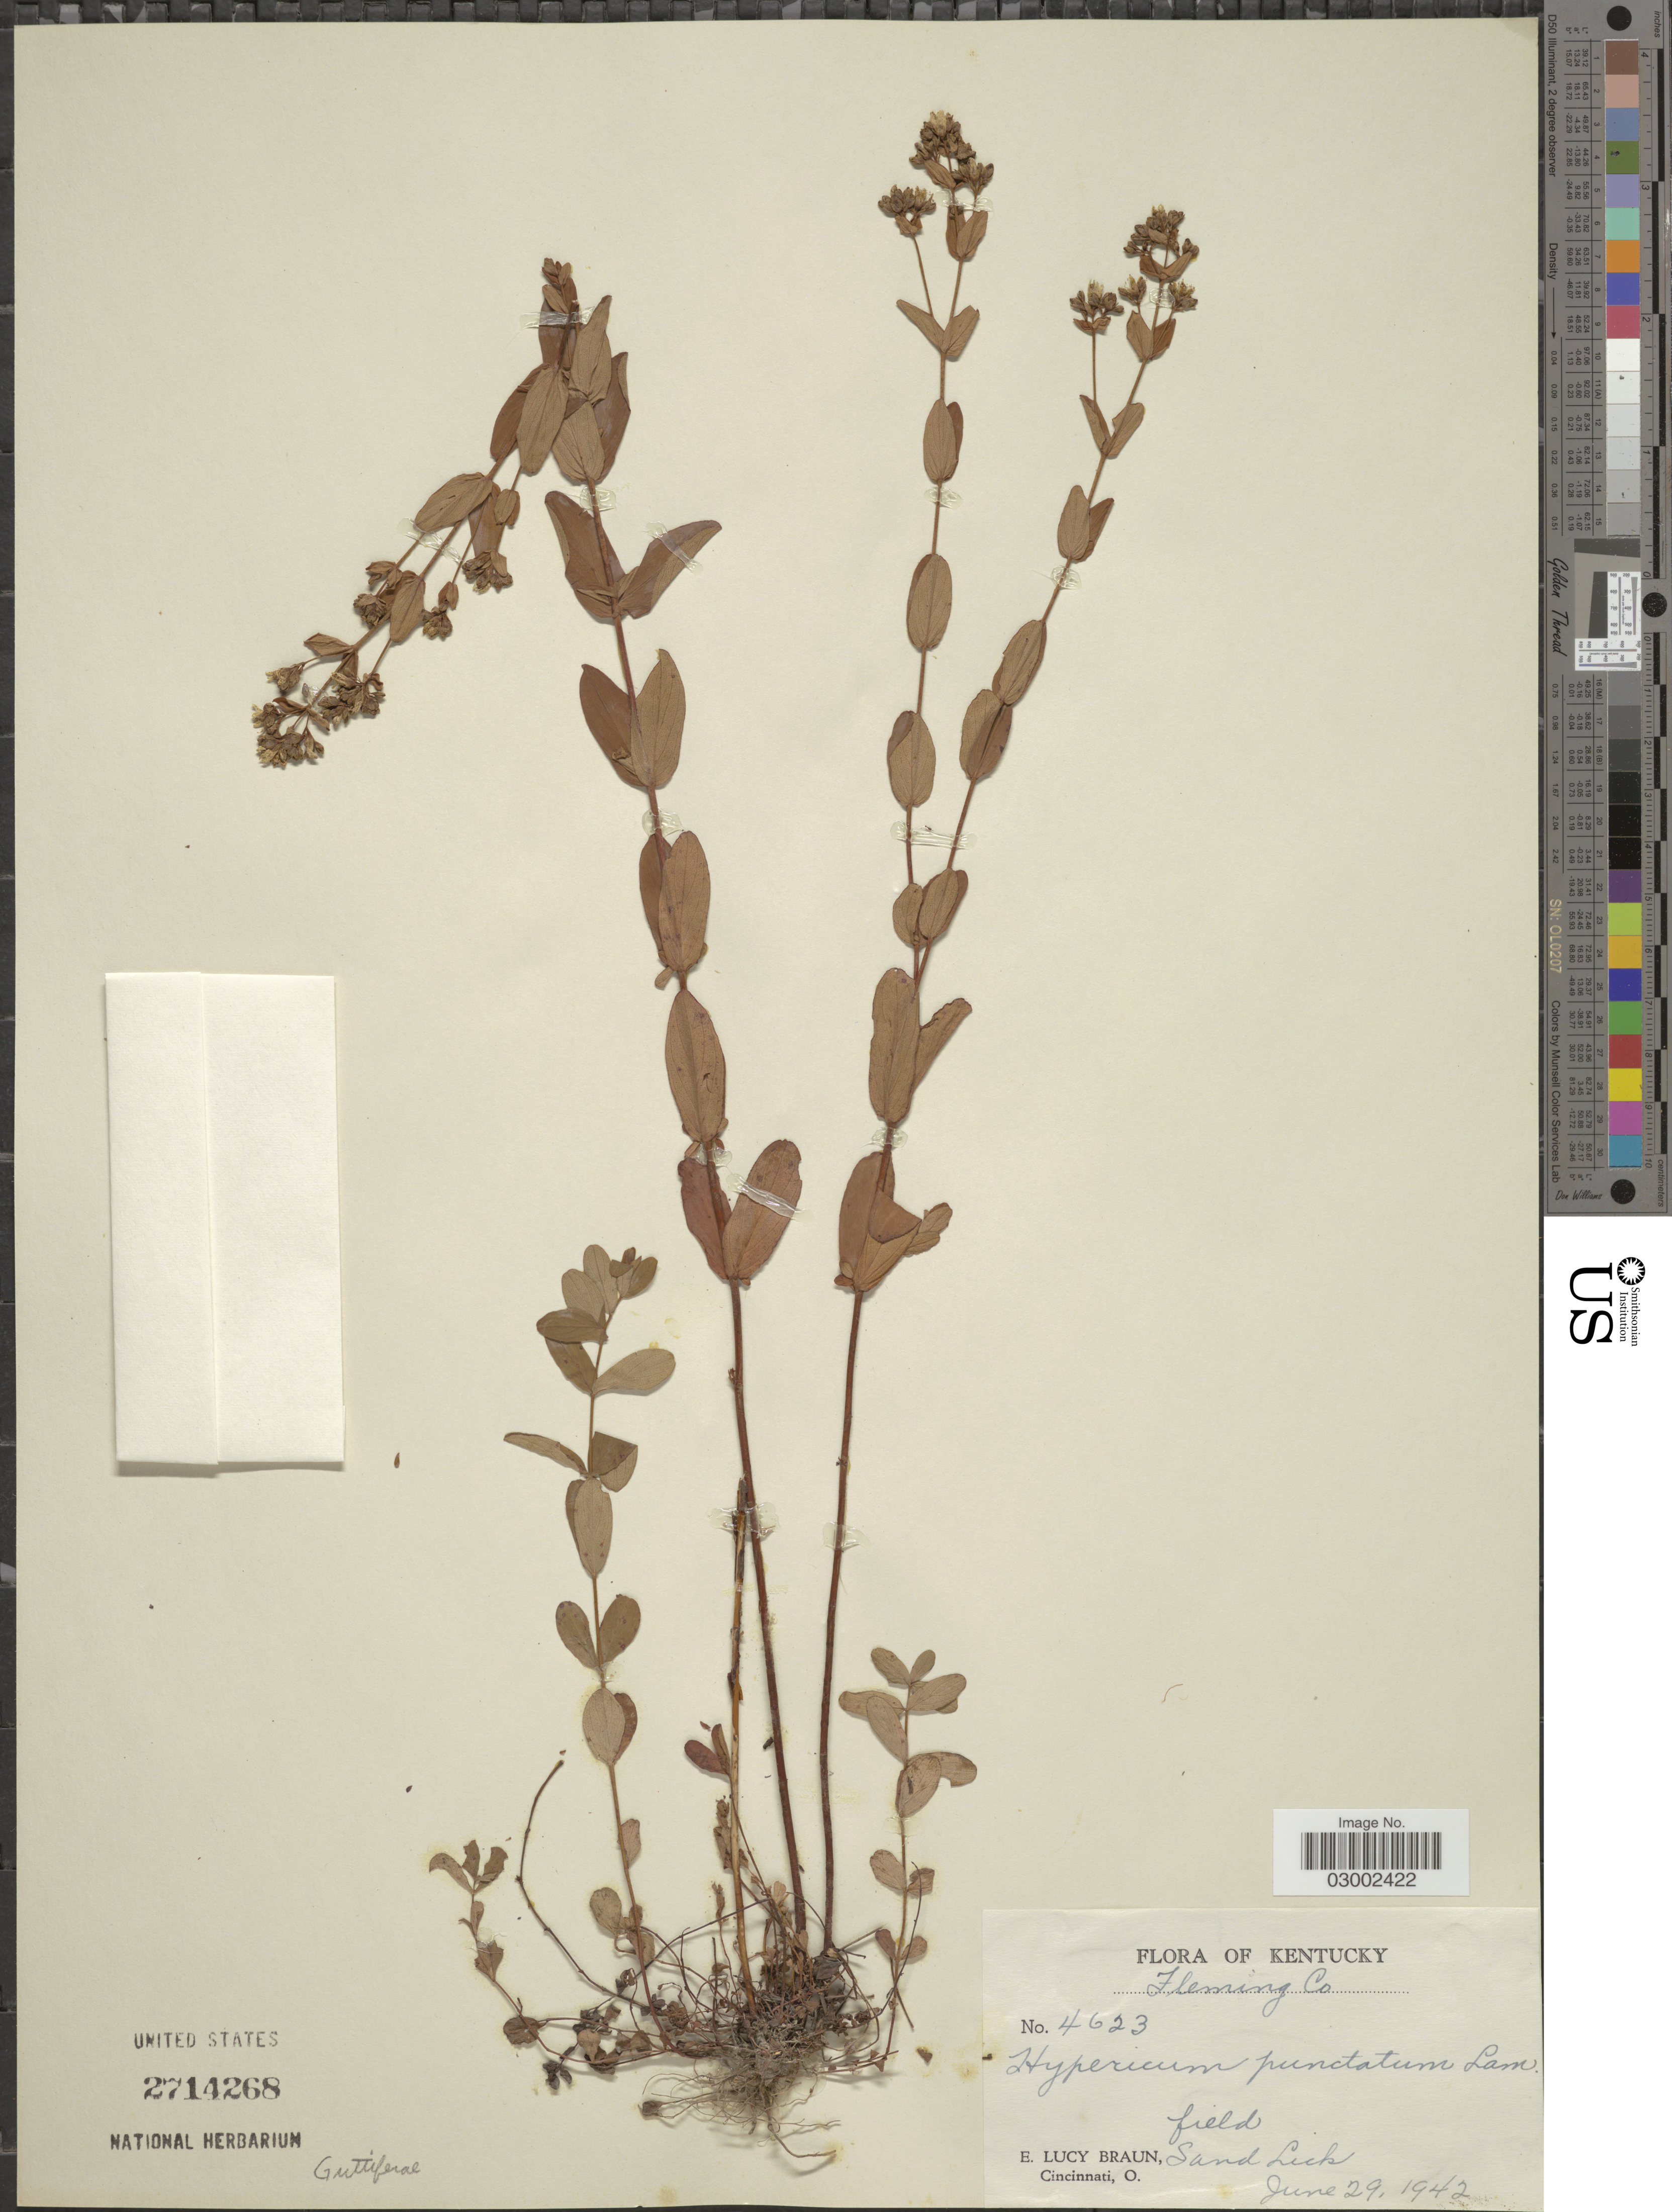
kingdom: Plantae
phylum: Tracheophyta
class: Magnoliopsida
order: Malpighiales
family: Hypericaceae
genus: Hypericum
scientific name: Hypericum punctatum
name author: Lam.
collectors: E. L. Braun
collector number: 4623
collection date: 1942-06-29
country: United States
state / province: Kentucky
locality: Fleming Co. San Lick.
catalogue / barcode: US 2714268